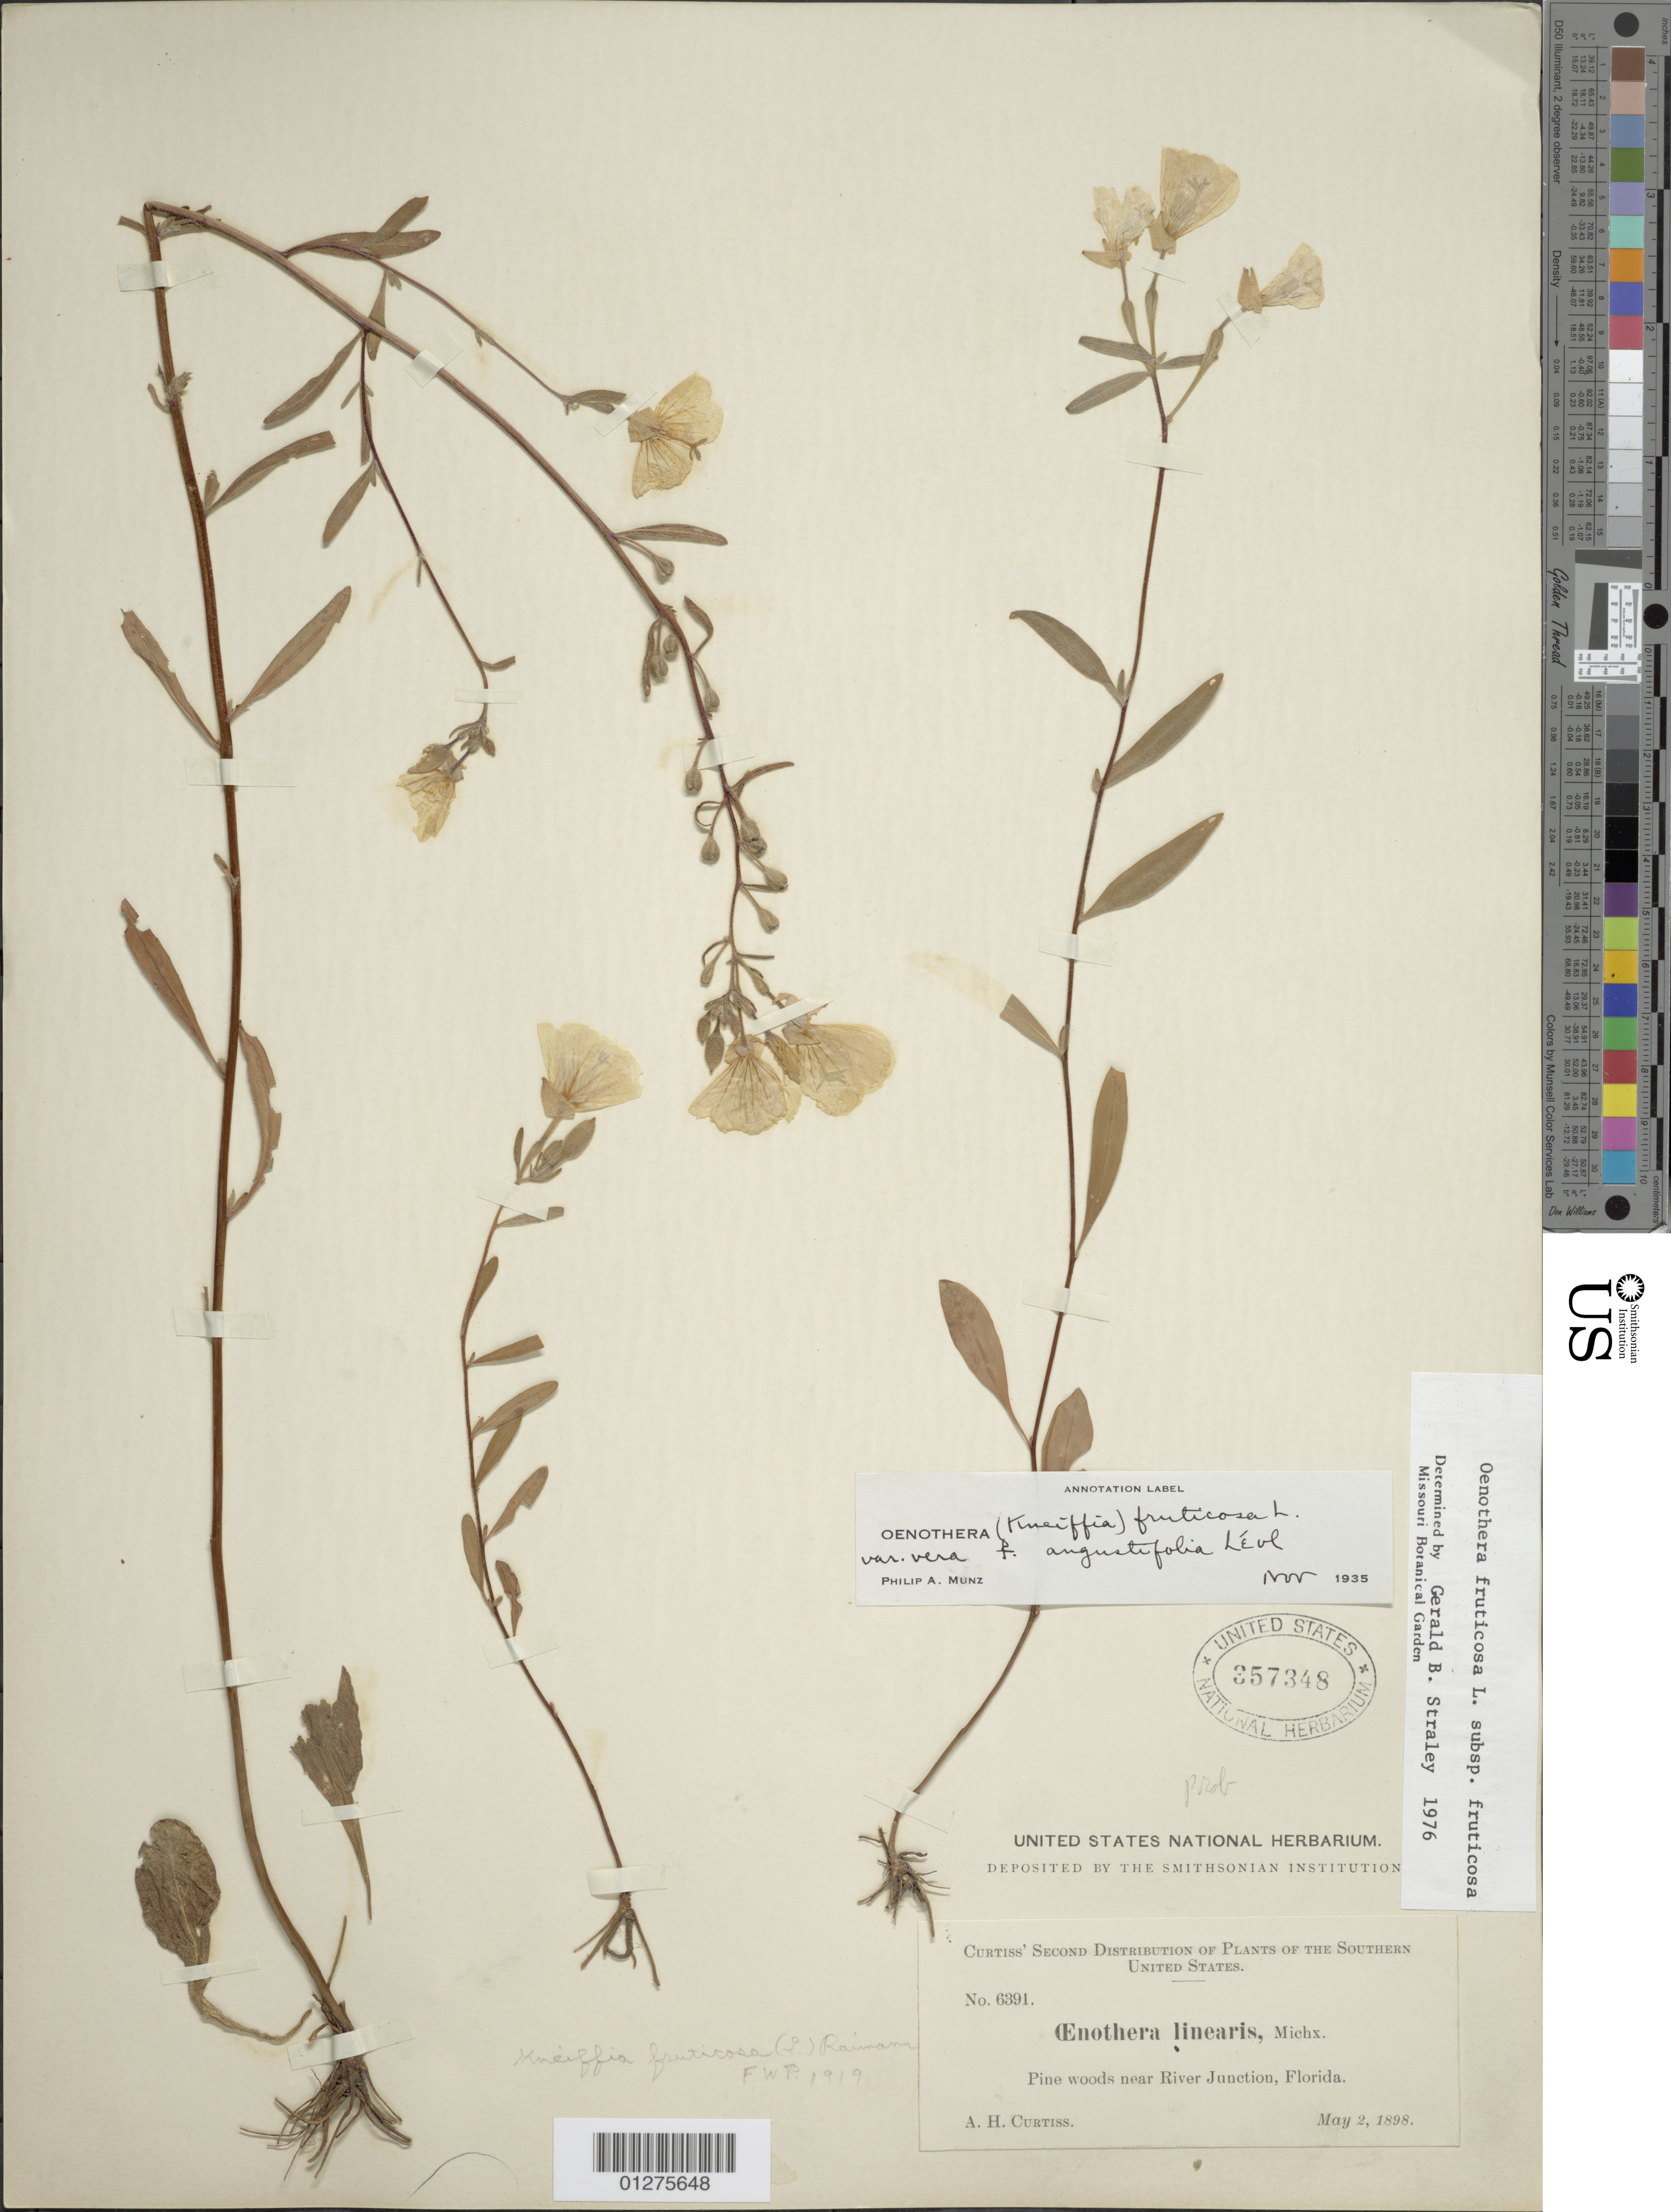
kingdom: Plantae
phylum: Tracheophyta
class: Magnoliopsida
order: Myrtales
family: Onagraceae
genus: Oenothera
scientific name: Oenothera fruticosa subsp. fruticosa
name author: L.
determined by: Straley, G. B.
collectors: A. H. Curtiss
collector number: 6391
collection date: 1898-05-02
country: United States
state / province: Florida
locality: Near River Junction.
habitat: Pinewoods.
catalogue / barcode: US 357348